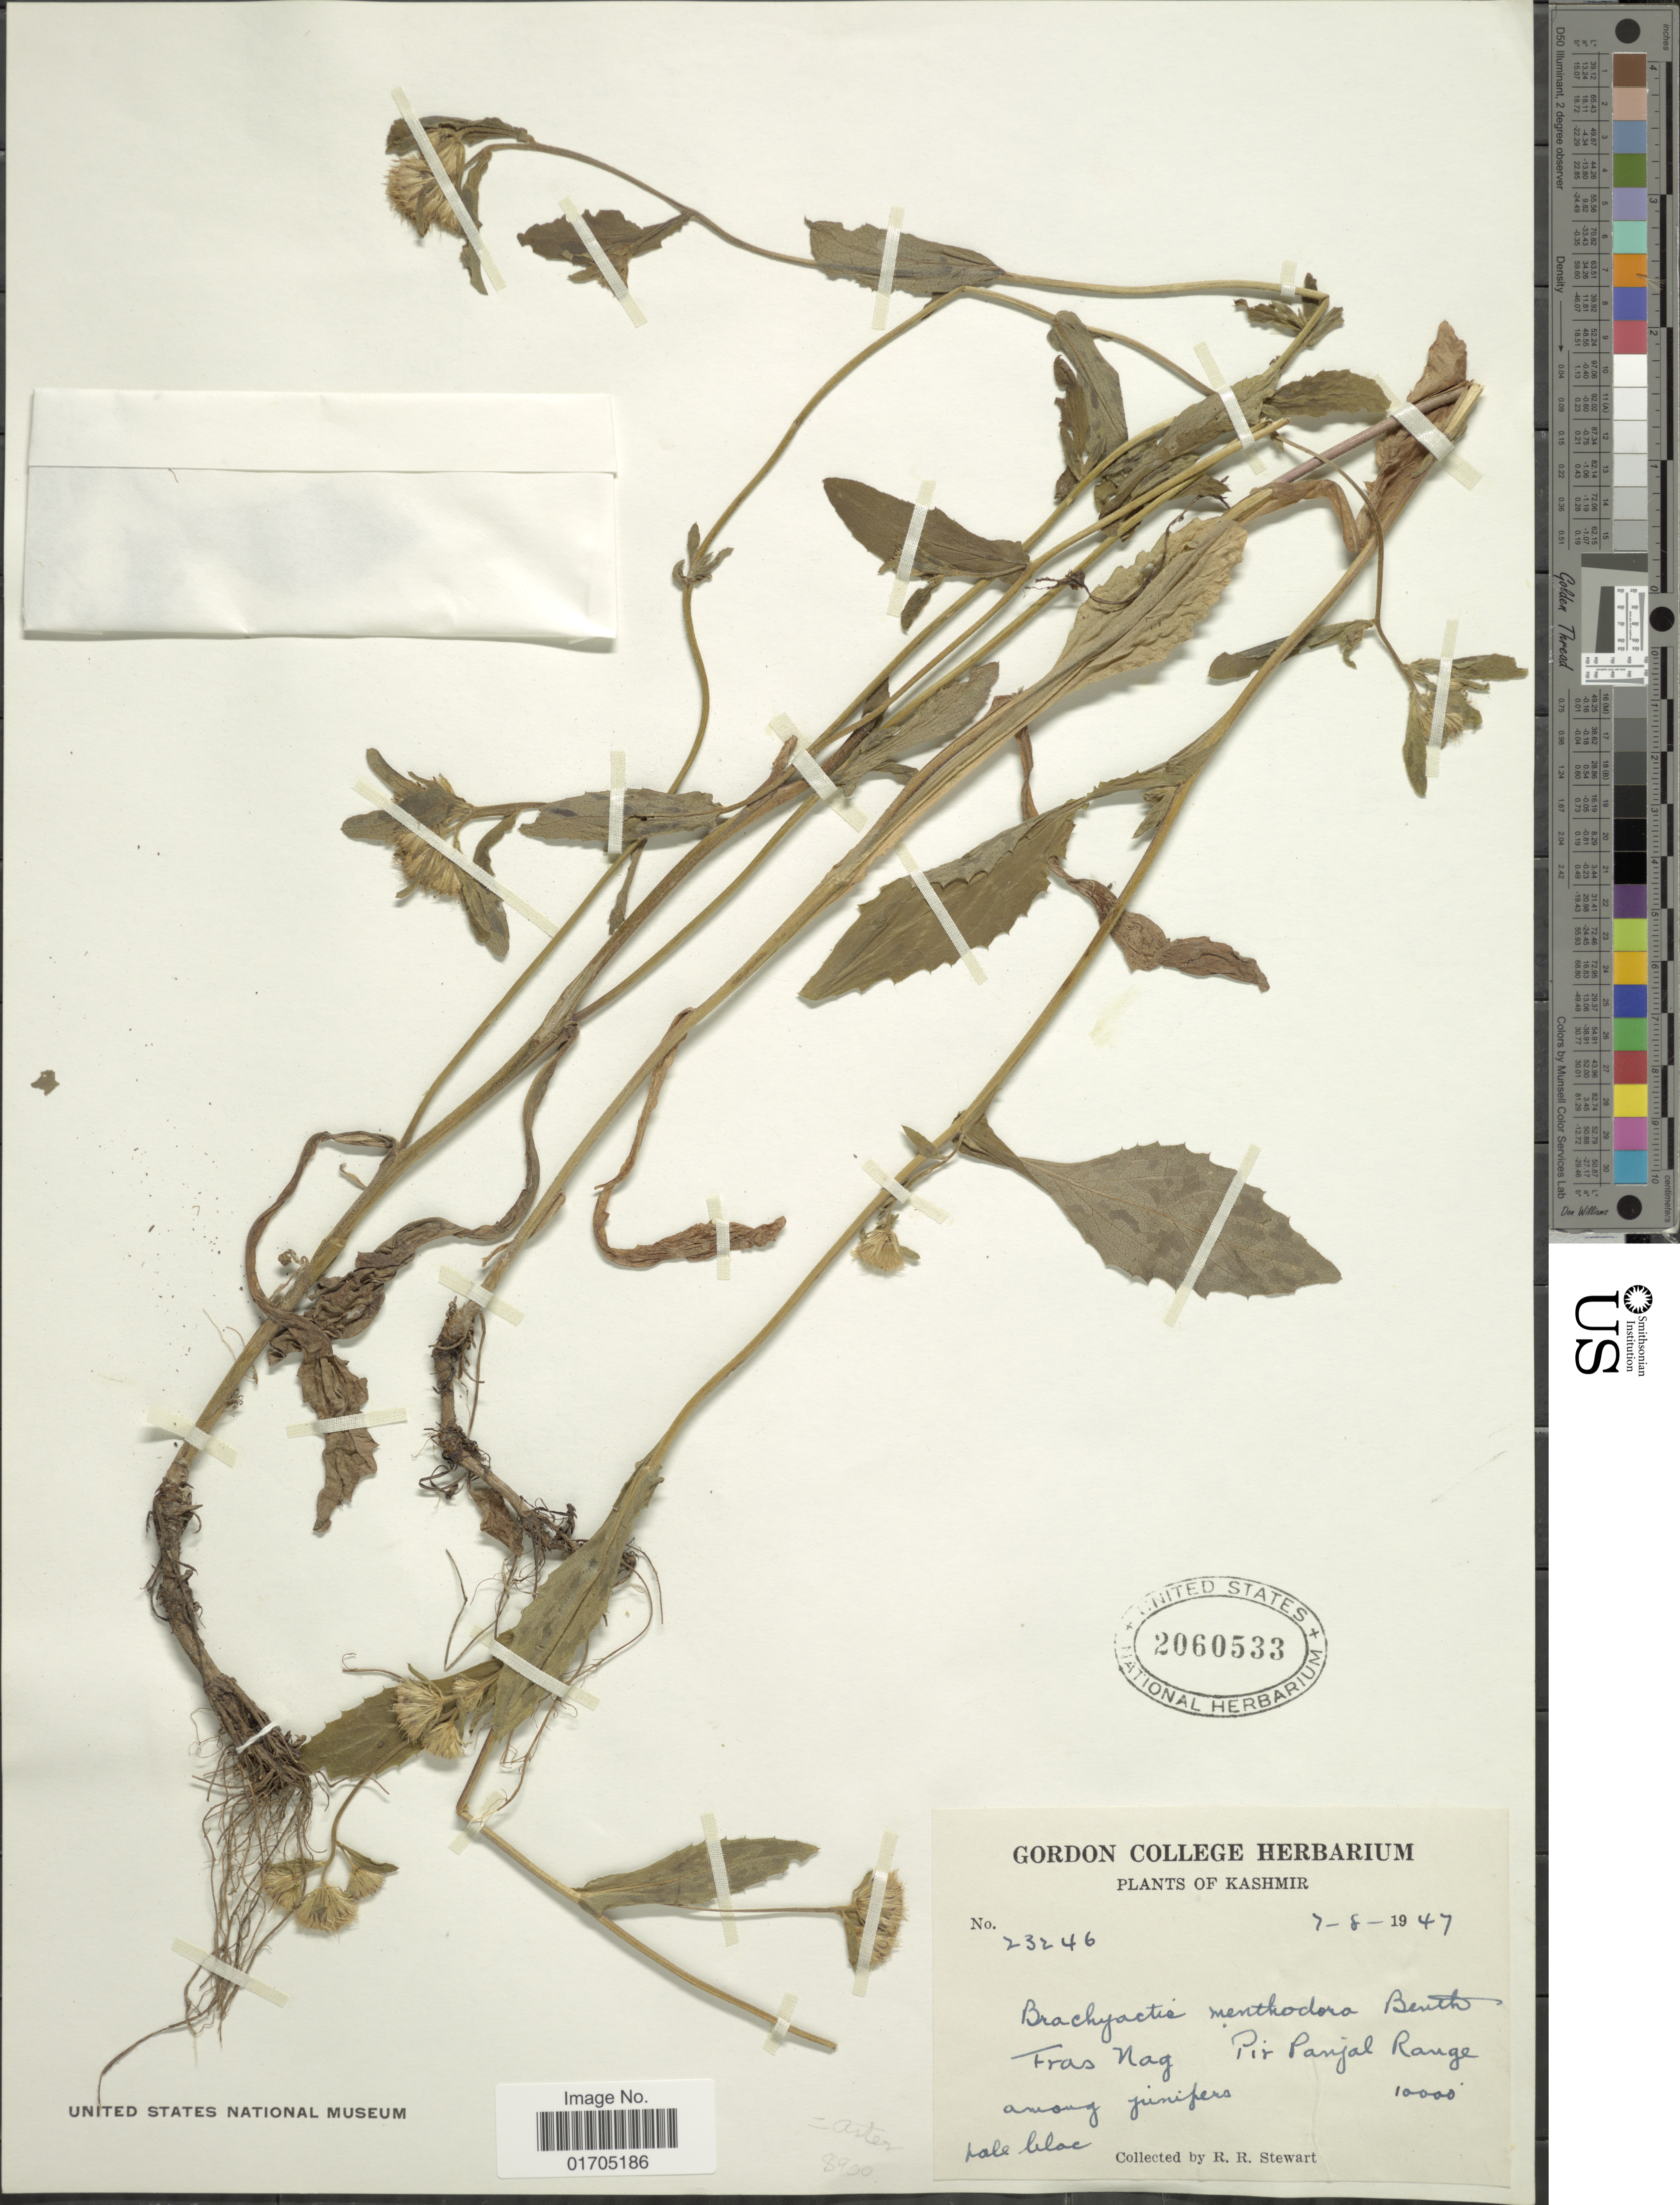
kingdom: Plantae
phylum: Tracheophyta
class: Magnoliopsida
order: Asterales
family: Asteraceae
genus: Brachyactis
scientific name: Brachyactis umbrosa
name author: Benth. in Hook.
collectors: R. R. Stewart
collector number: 23246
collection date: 1947-08-07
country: India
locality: Kashmir, Fras Nag, Pir Panjal Range, among junipers,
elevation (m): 3048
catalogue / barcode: US 2060533